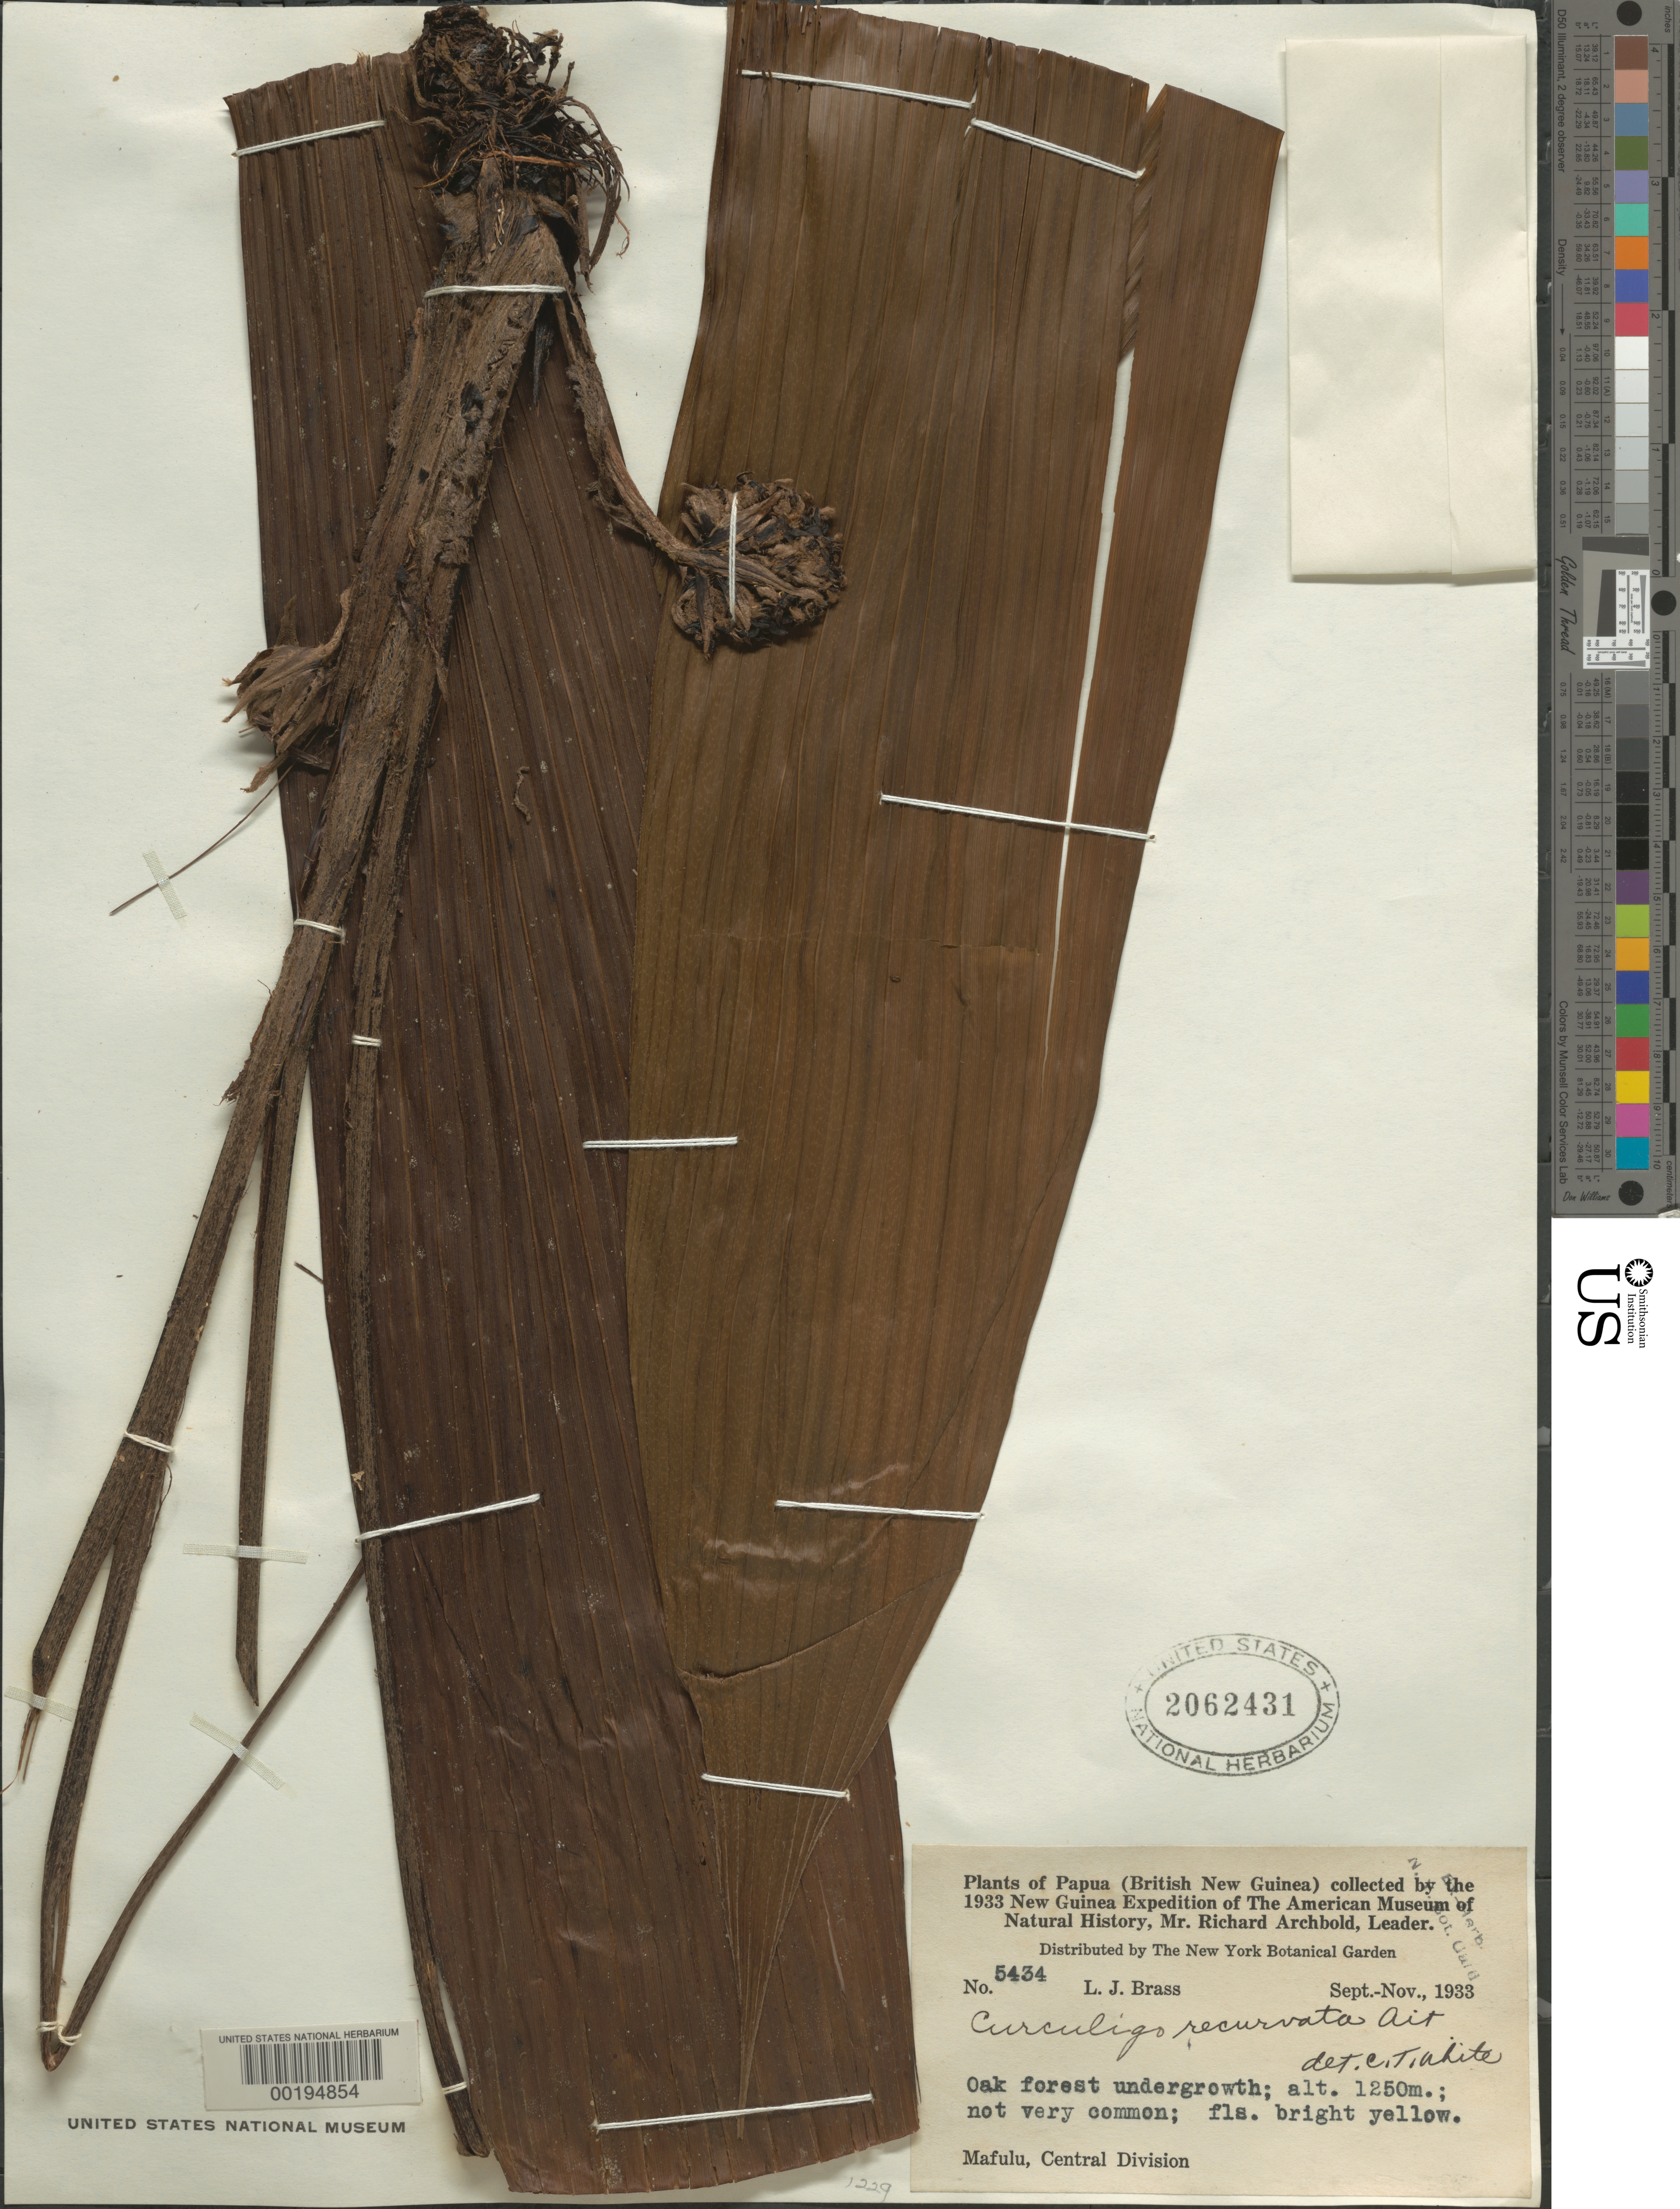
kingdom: Plantae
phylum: Tracheophyta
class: Liliopsida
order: Asparagales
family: Hypoxidaceae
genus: Curculigo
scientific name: Curculigo capitulata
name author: (Lour.) Kuntze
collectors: L. J. Brass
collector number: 5434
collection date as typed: Sep 1933 to -- Nov 1933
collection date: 1933-09/1933-11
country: Papua New Guinea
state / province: Central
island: New Guinea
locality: Mafulu, central division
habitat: Oak forest undergrowth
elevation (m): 1250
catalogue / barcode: US 2062431